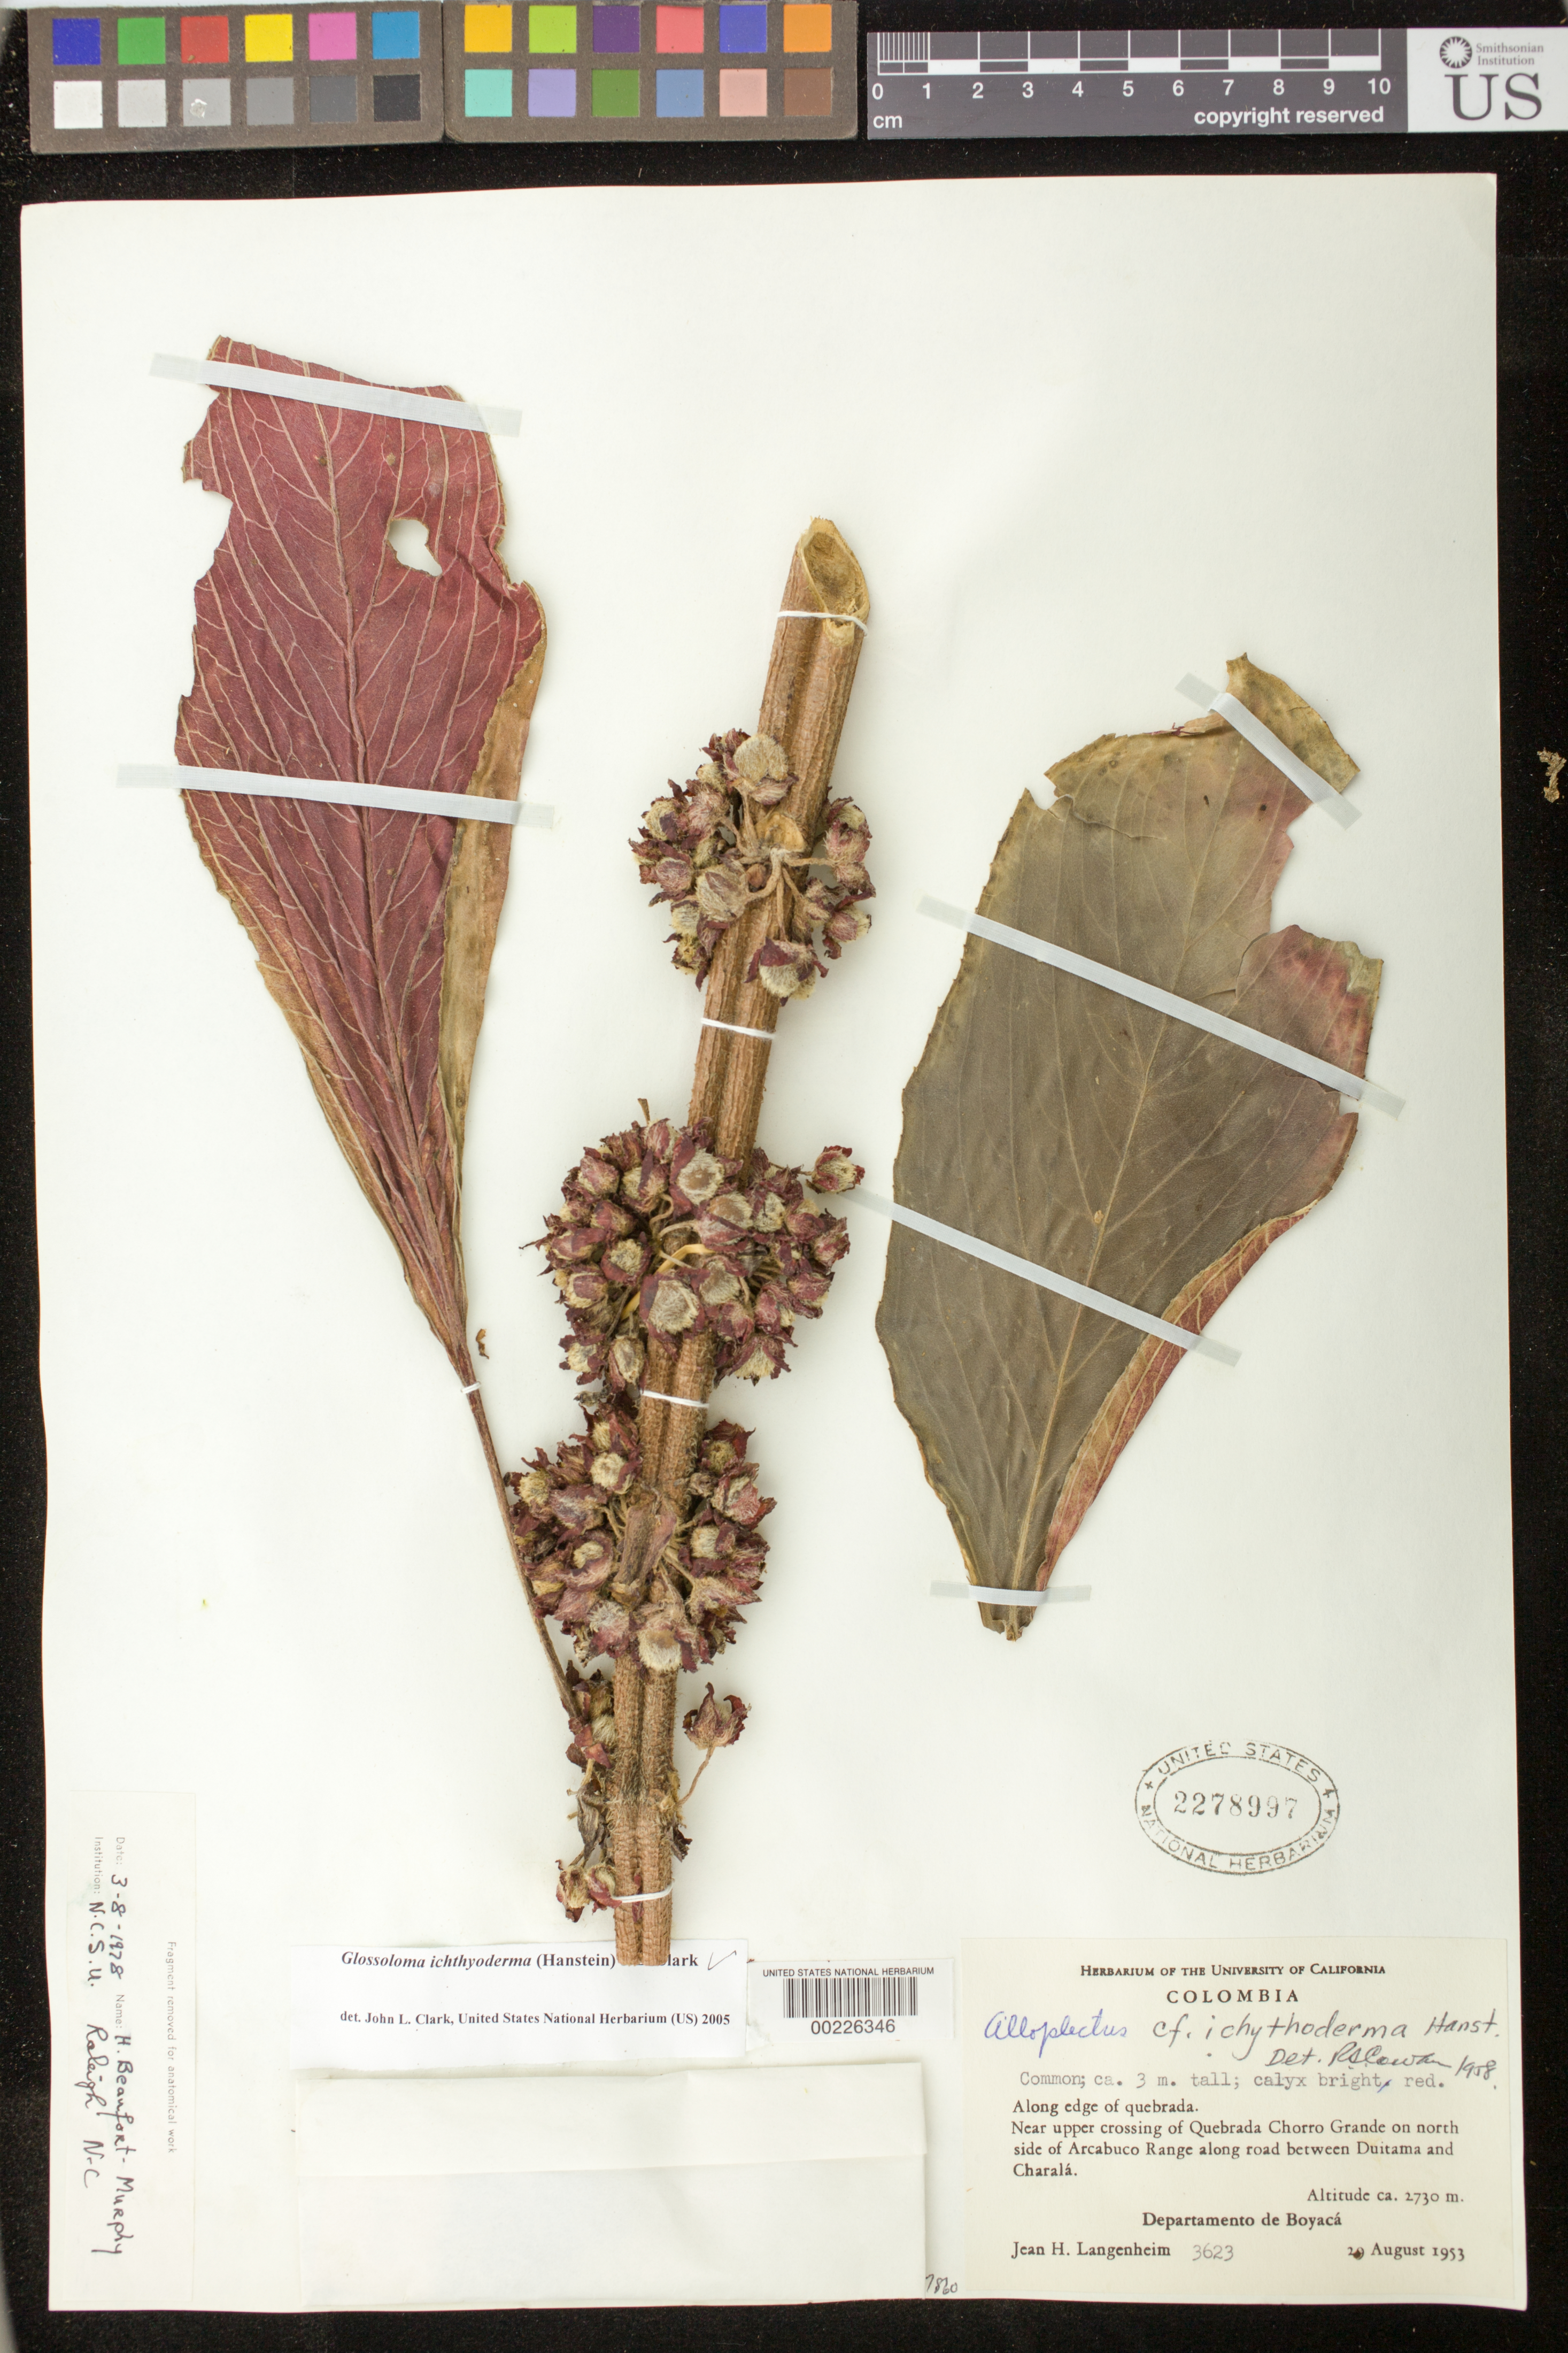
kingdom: Plantae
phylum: Tracheophyta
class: Magnoliopsida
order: Lamiales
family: Gesneriaceae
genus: Glossoloma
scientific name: Glossoloma ichthyoderma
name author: (Hanst.) J.L. Clark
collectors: J. H. Langenheim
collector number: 3623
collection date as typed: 29 Aug 1953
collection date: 1953-08-29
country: Colombia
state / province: Boyacá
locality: Near upper crossing of Quebrada Chorro Grande on north side of Arcabuco range along road between Duitama rala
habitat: Along edge of quebrada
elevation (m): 2730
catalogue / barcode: US 2278997